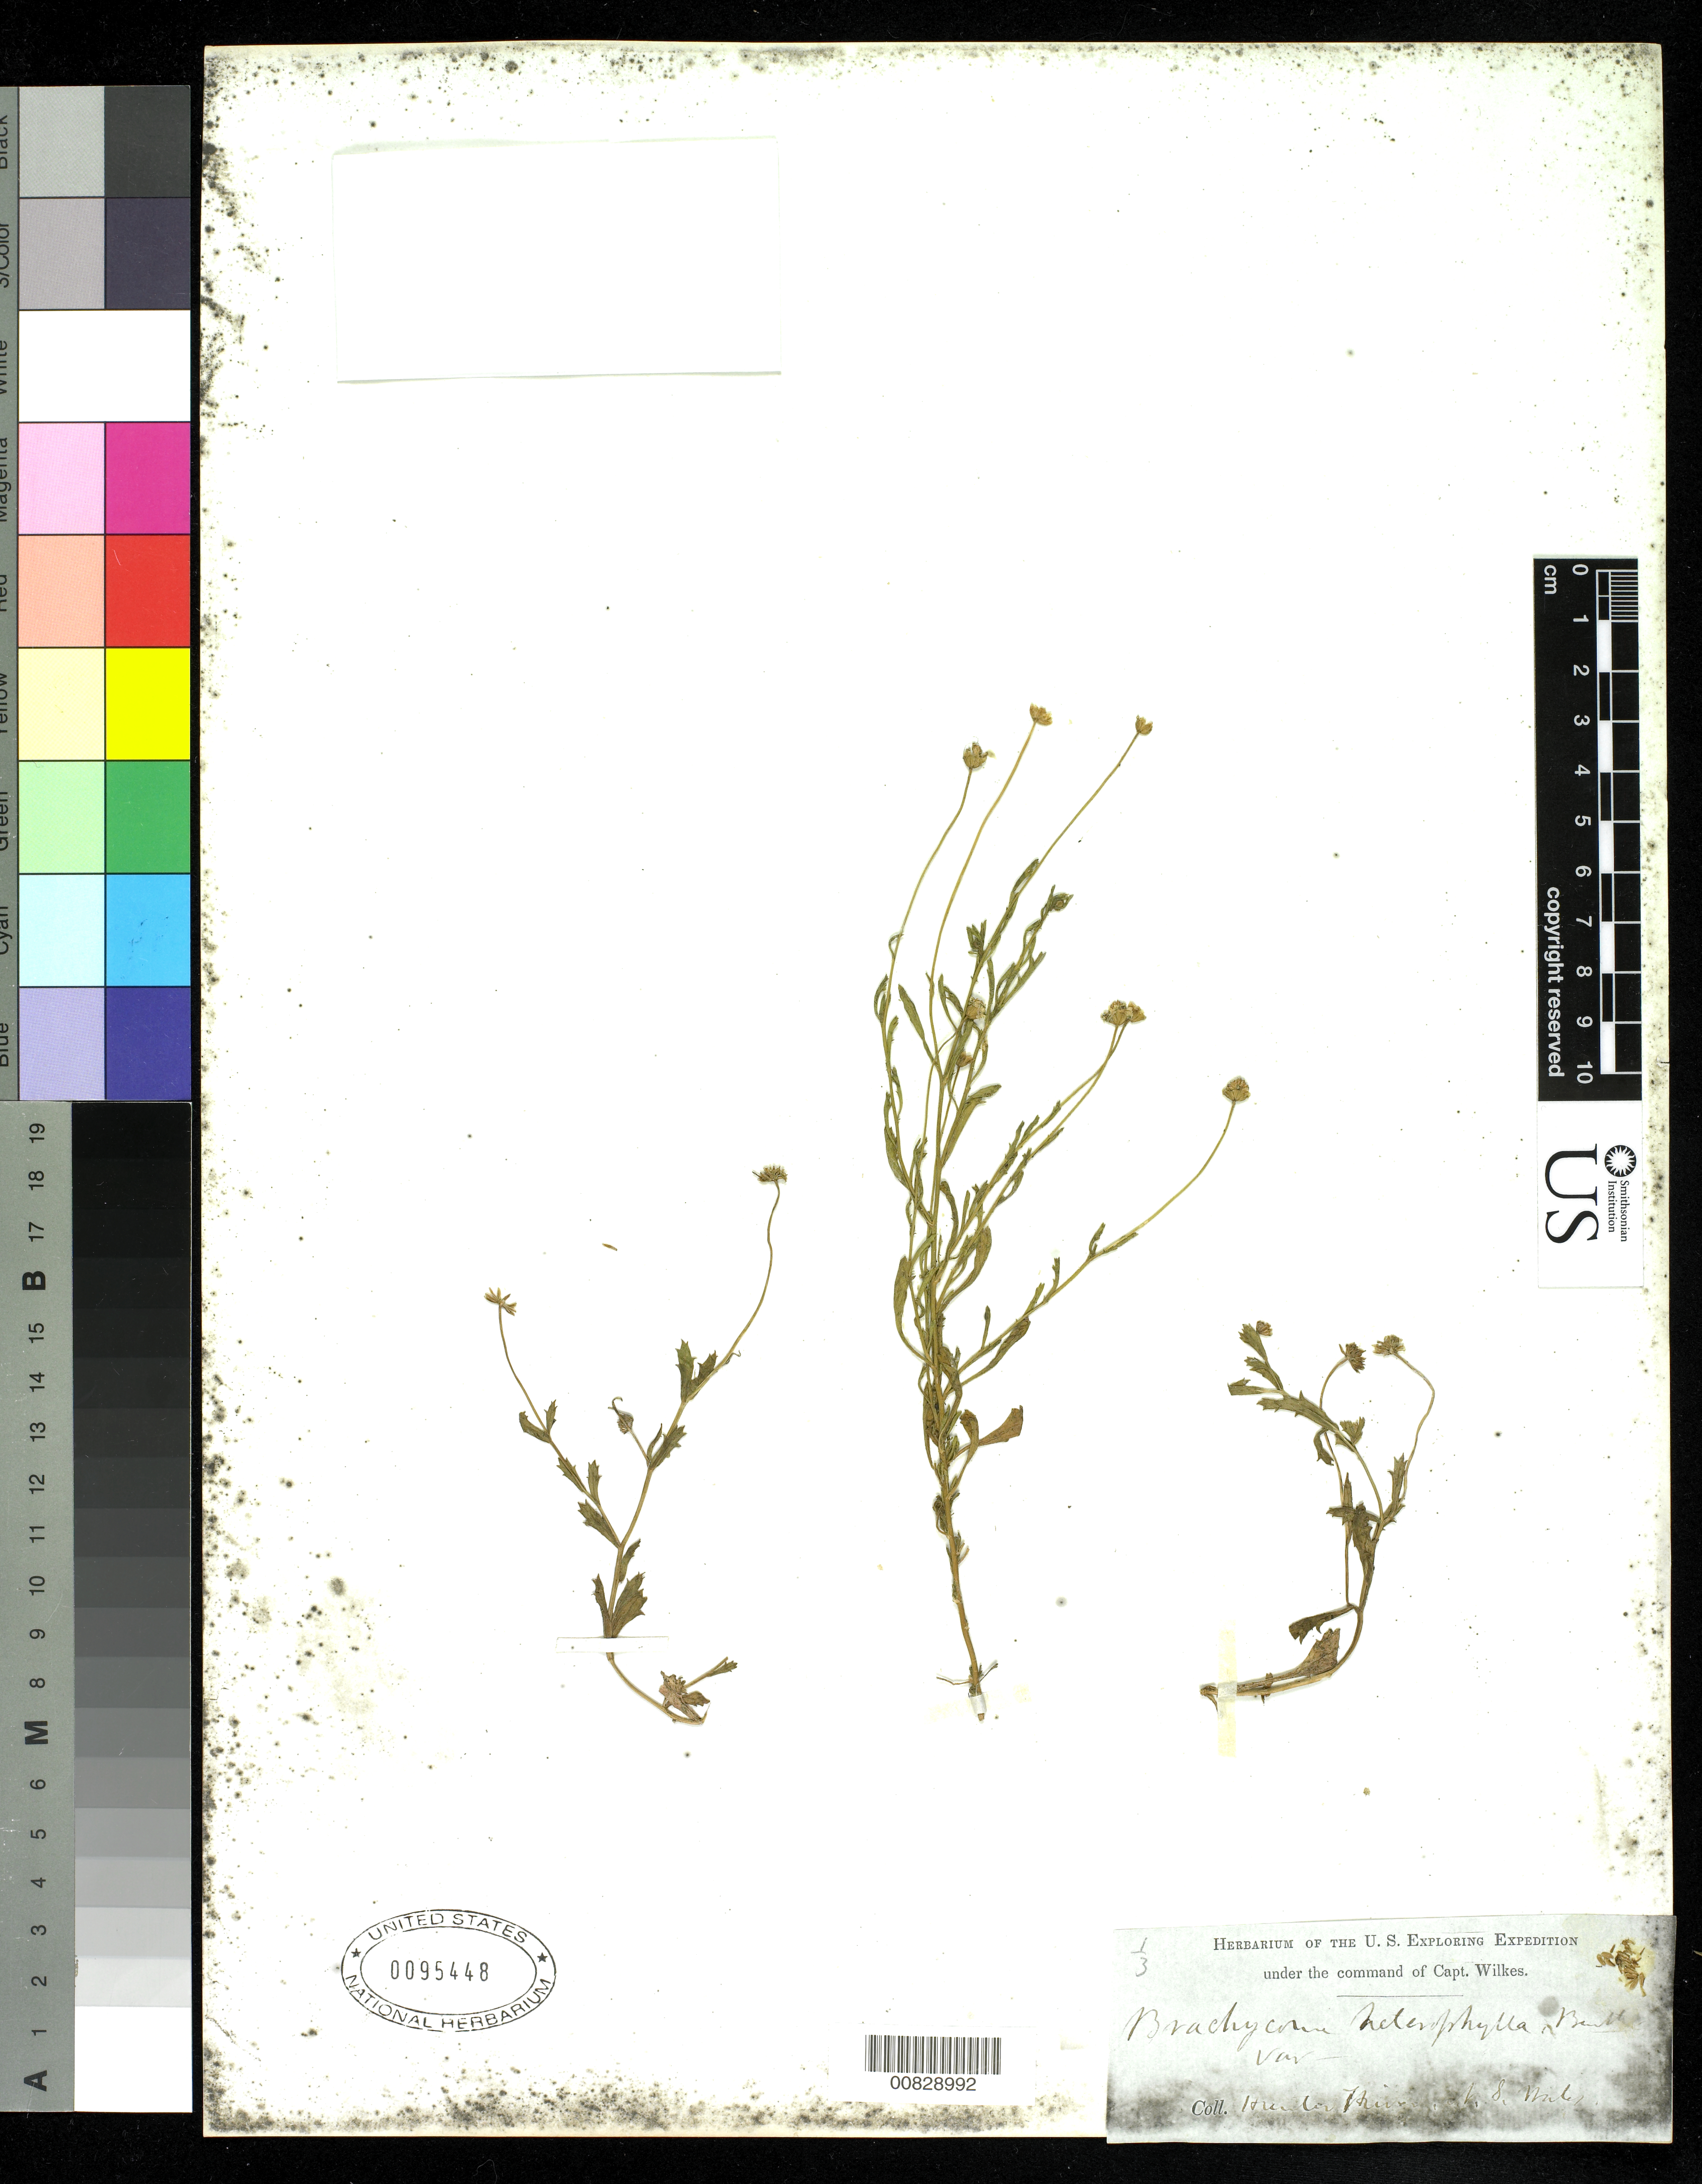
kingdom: Plantae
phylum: Tracheophyta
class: Magnoliopsida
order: Asterales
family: Asteraceae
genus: Brachyscome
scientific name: Brachyscome heterophylla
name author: Benth.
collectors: Wilkes Explor. Exped.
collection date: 1838/1842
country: Australia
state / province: New South Wales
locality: Hunter's River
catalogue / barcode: US 95448